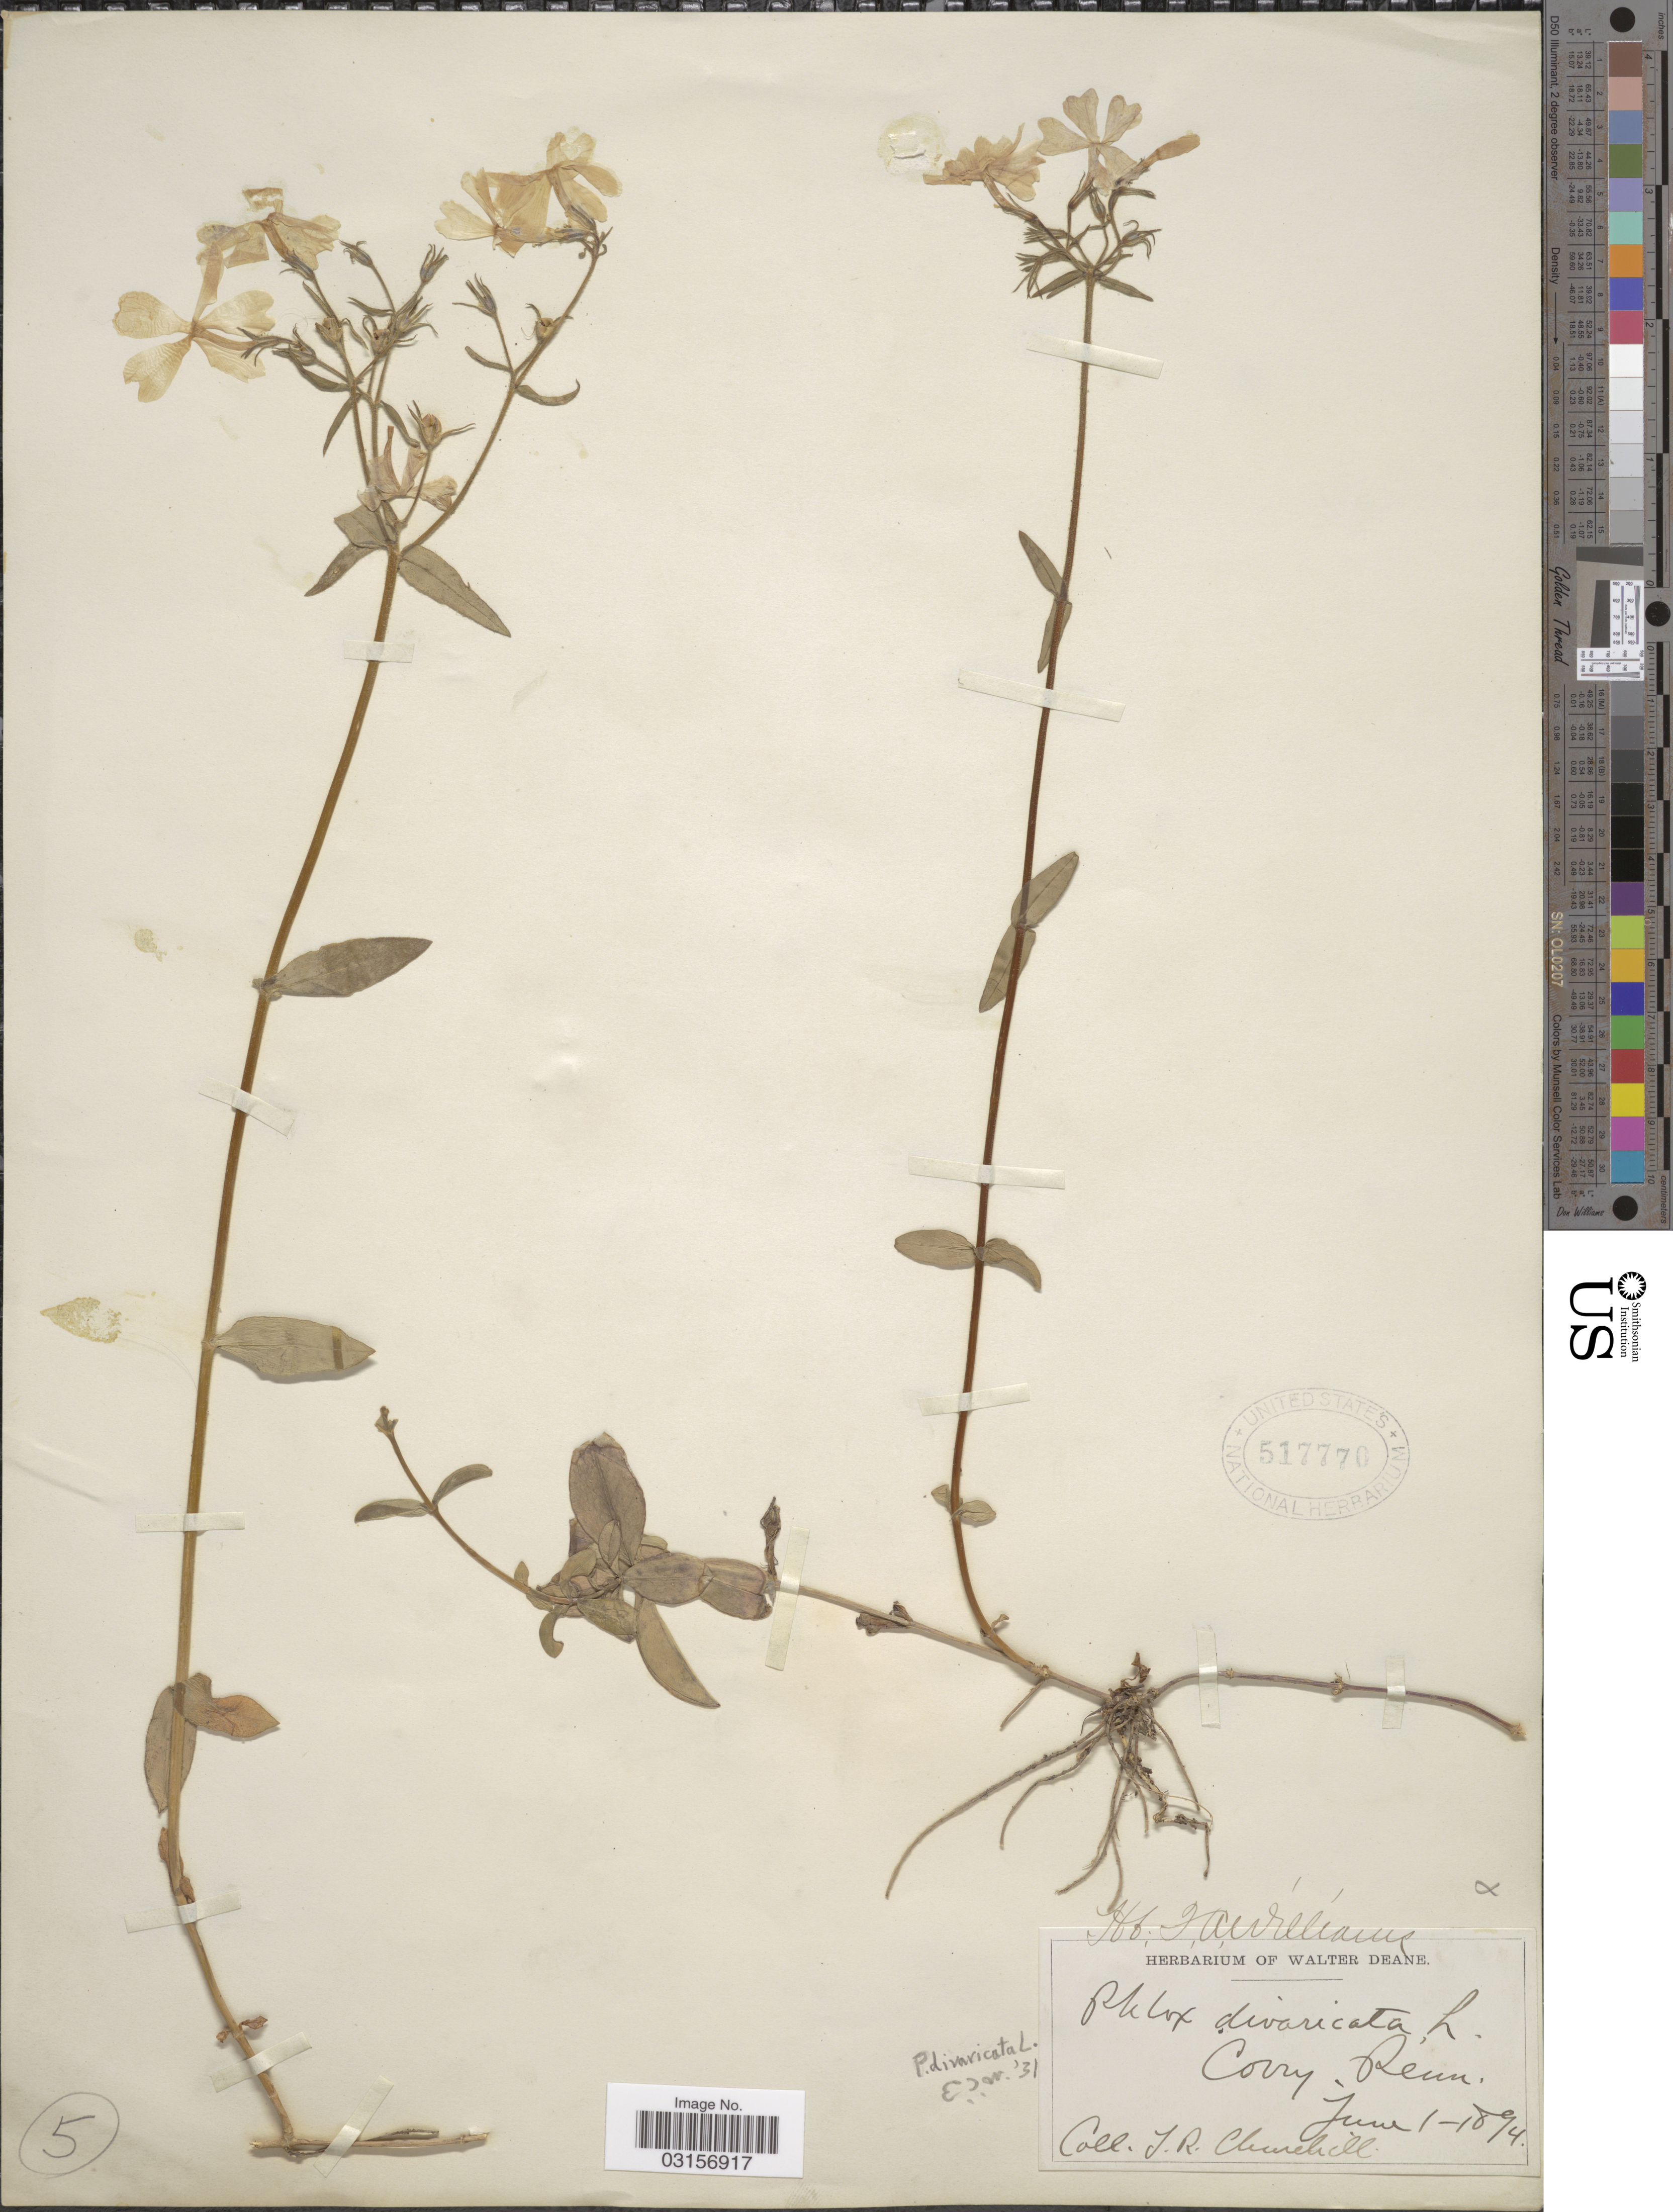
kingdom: Plantae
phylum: Tracheophyta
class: Magnoliopsida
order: Ericales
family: Polemoniaceae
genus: Phlox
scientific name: Phlox divaricata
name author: L.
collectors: J. Churchill & H. Williams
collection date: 1894-06-01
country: United States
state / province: Pennsylvania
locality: Corry.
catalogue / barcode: US 517770